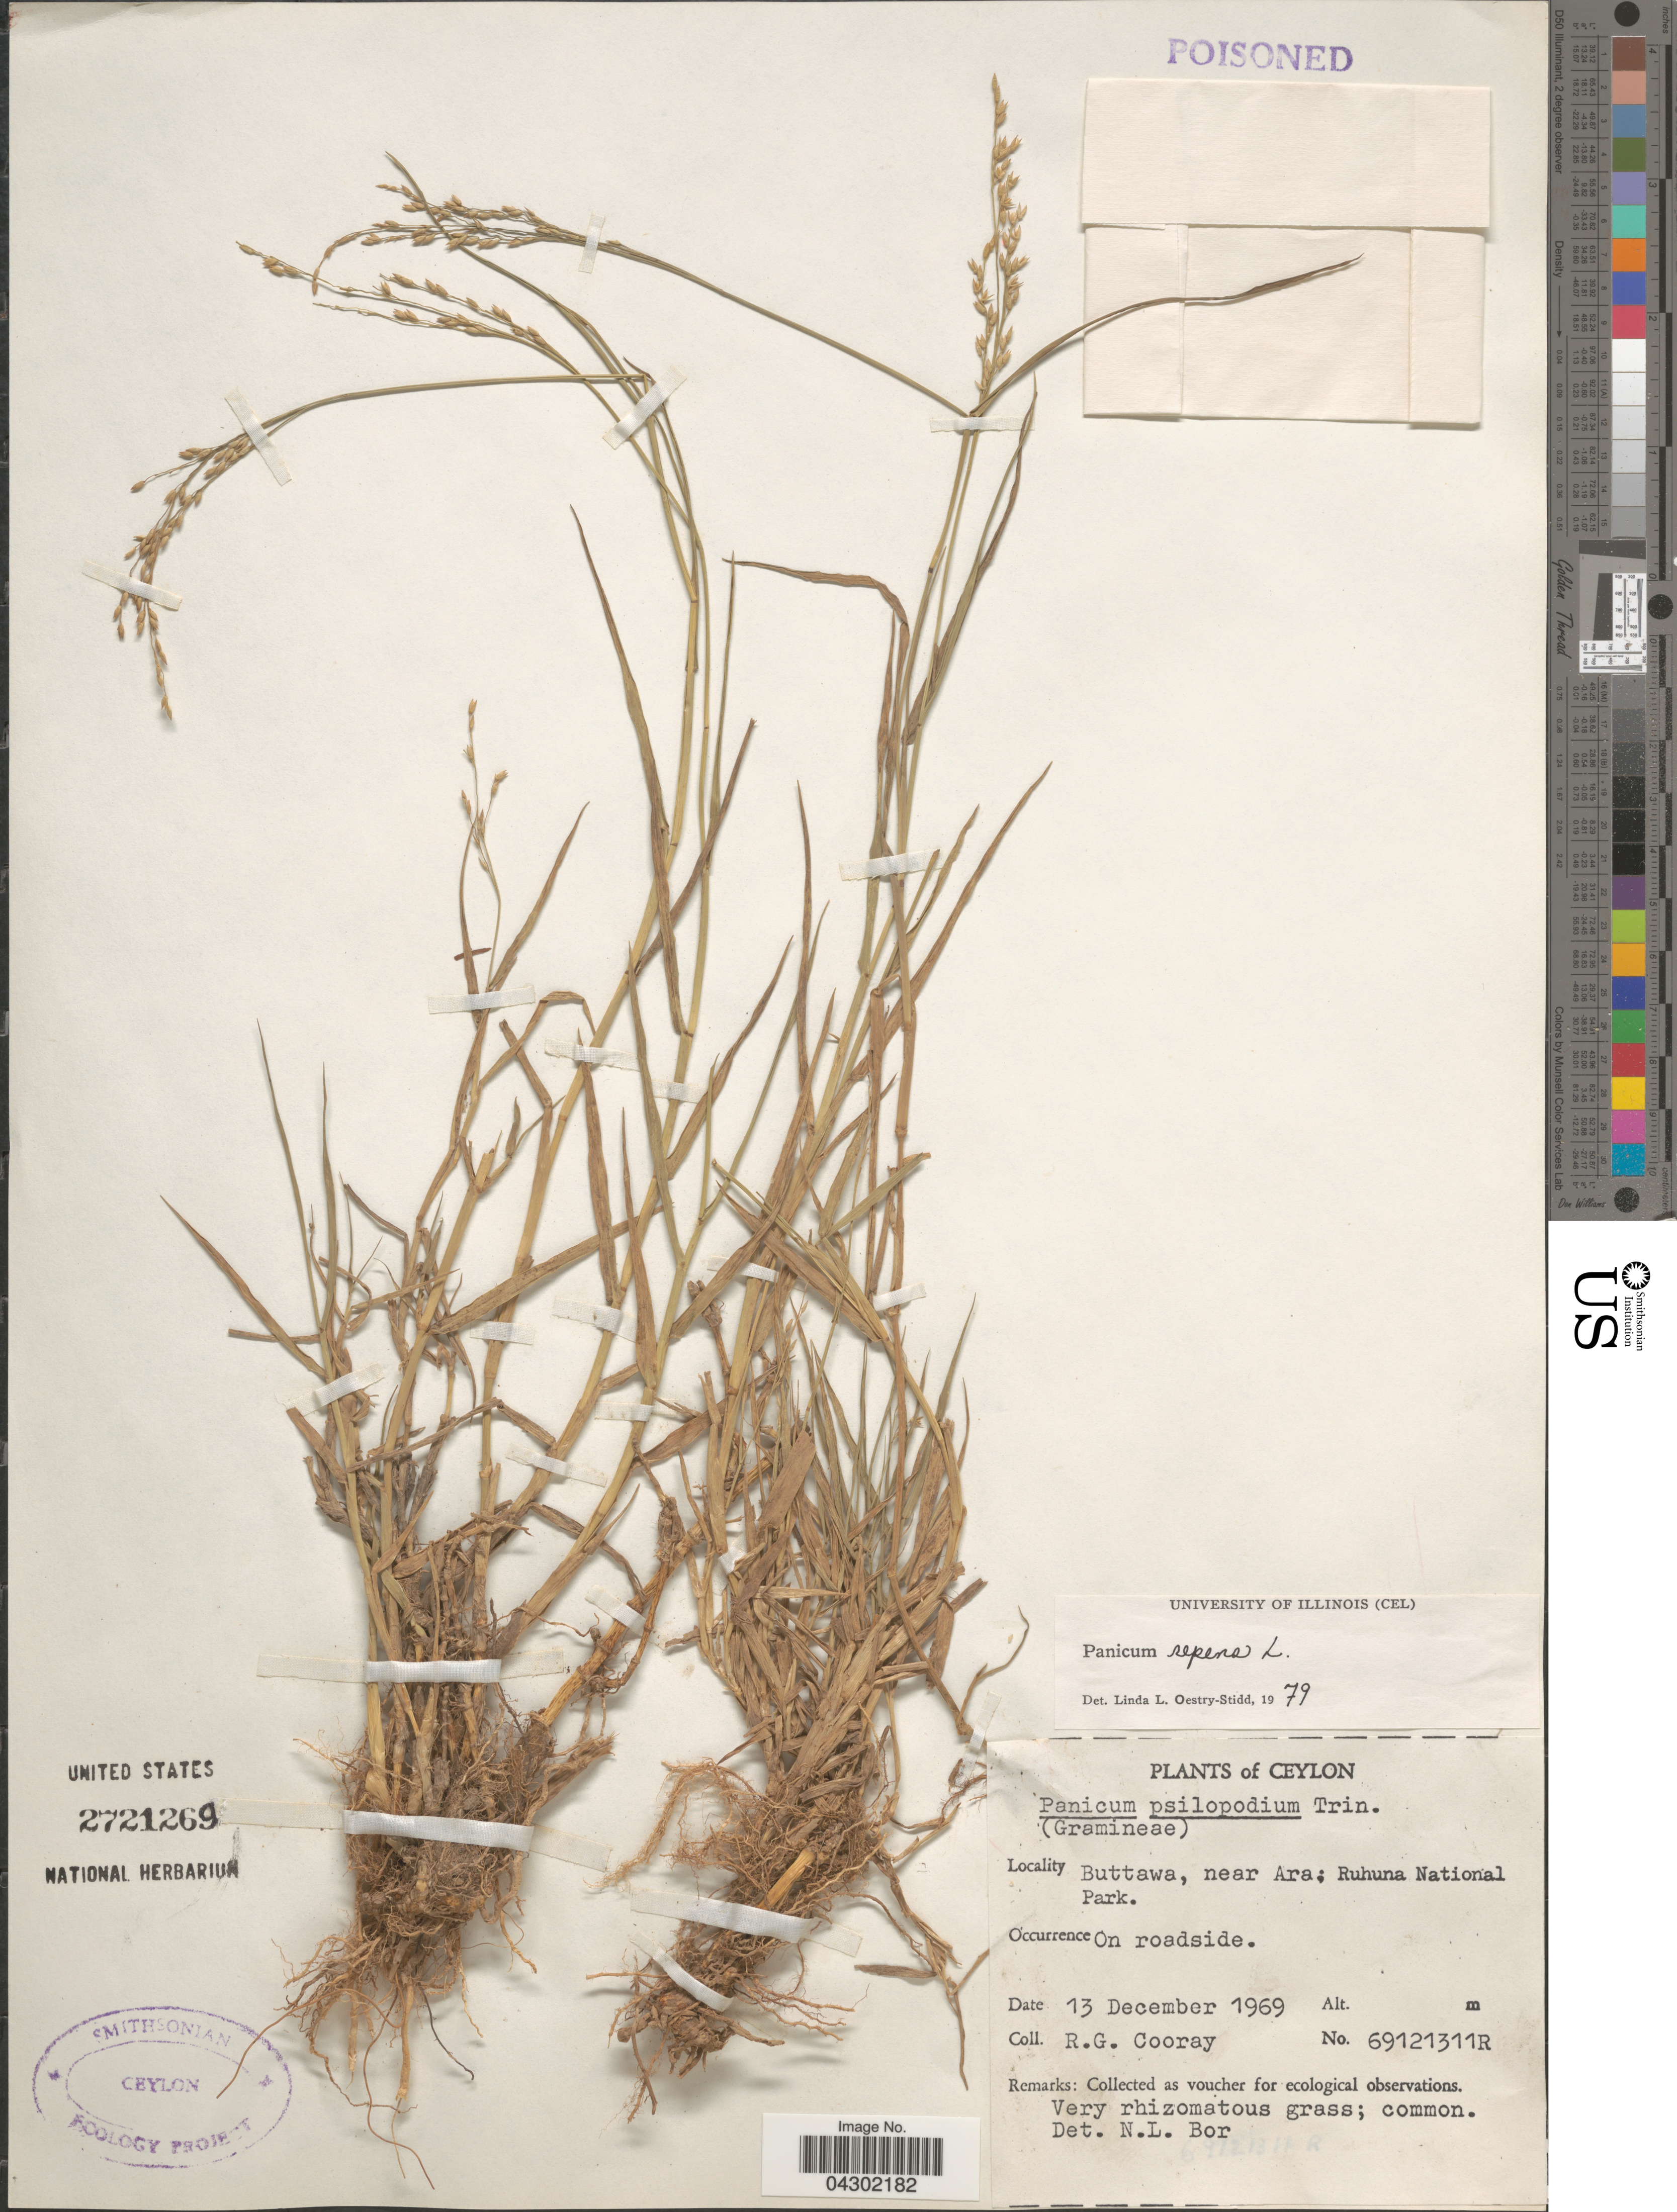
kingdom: Plantae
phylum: Tracheophyta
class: Liliopsida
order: Poales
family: Poaceae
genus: Panicum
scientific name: Panicum repens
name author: L.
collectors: R. Cooray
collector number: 69121311R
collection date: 1969-12-13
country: Sri Lanka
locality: Ceylon. Buttawa, near Ara; Ruhuna National Park.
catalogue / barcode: US 2721269